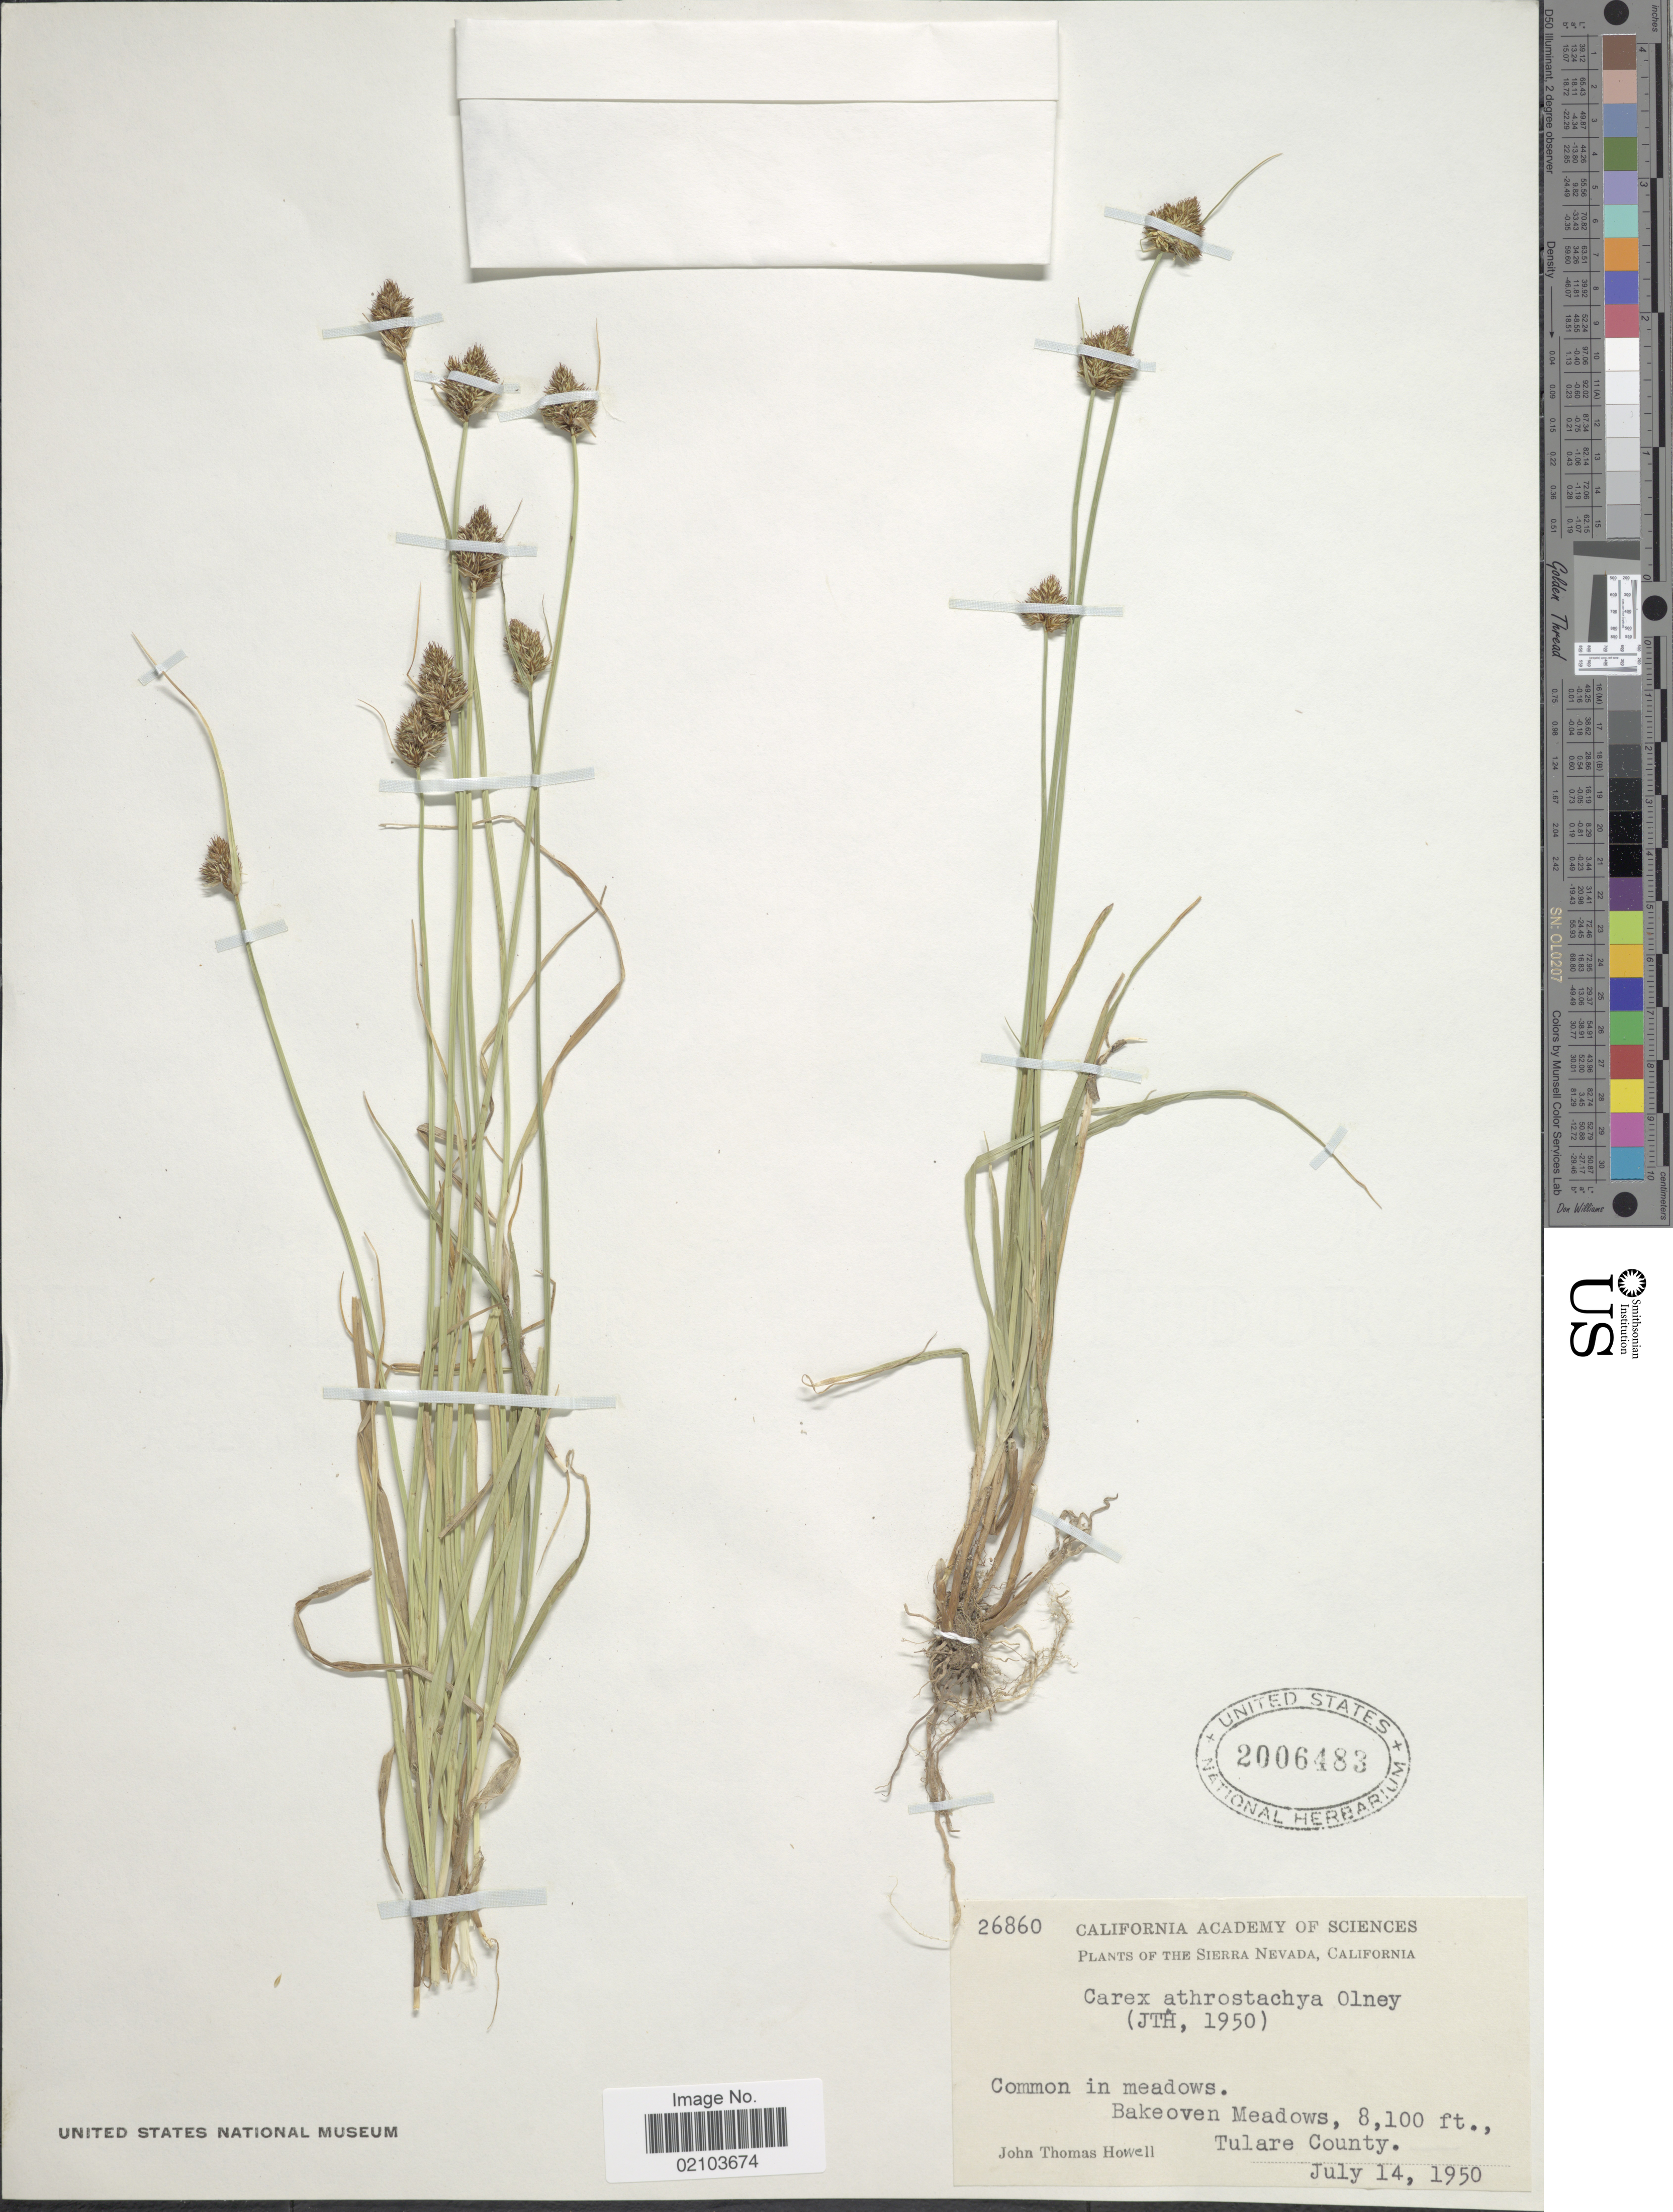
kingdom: Plantae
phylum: Tracheophyta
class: Liliopsida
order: Poales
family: Cyperaceae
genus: Carex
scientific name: Carex athrostachya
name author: Olney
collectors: J. T. Howell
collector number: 26860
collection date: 1950-07-14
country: United States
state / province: California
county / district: Tulare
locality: Sierra Nevada. Bakeoven Meadows, Tulare County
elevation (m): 2469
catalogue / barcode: US 2006483